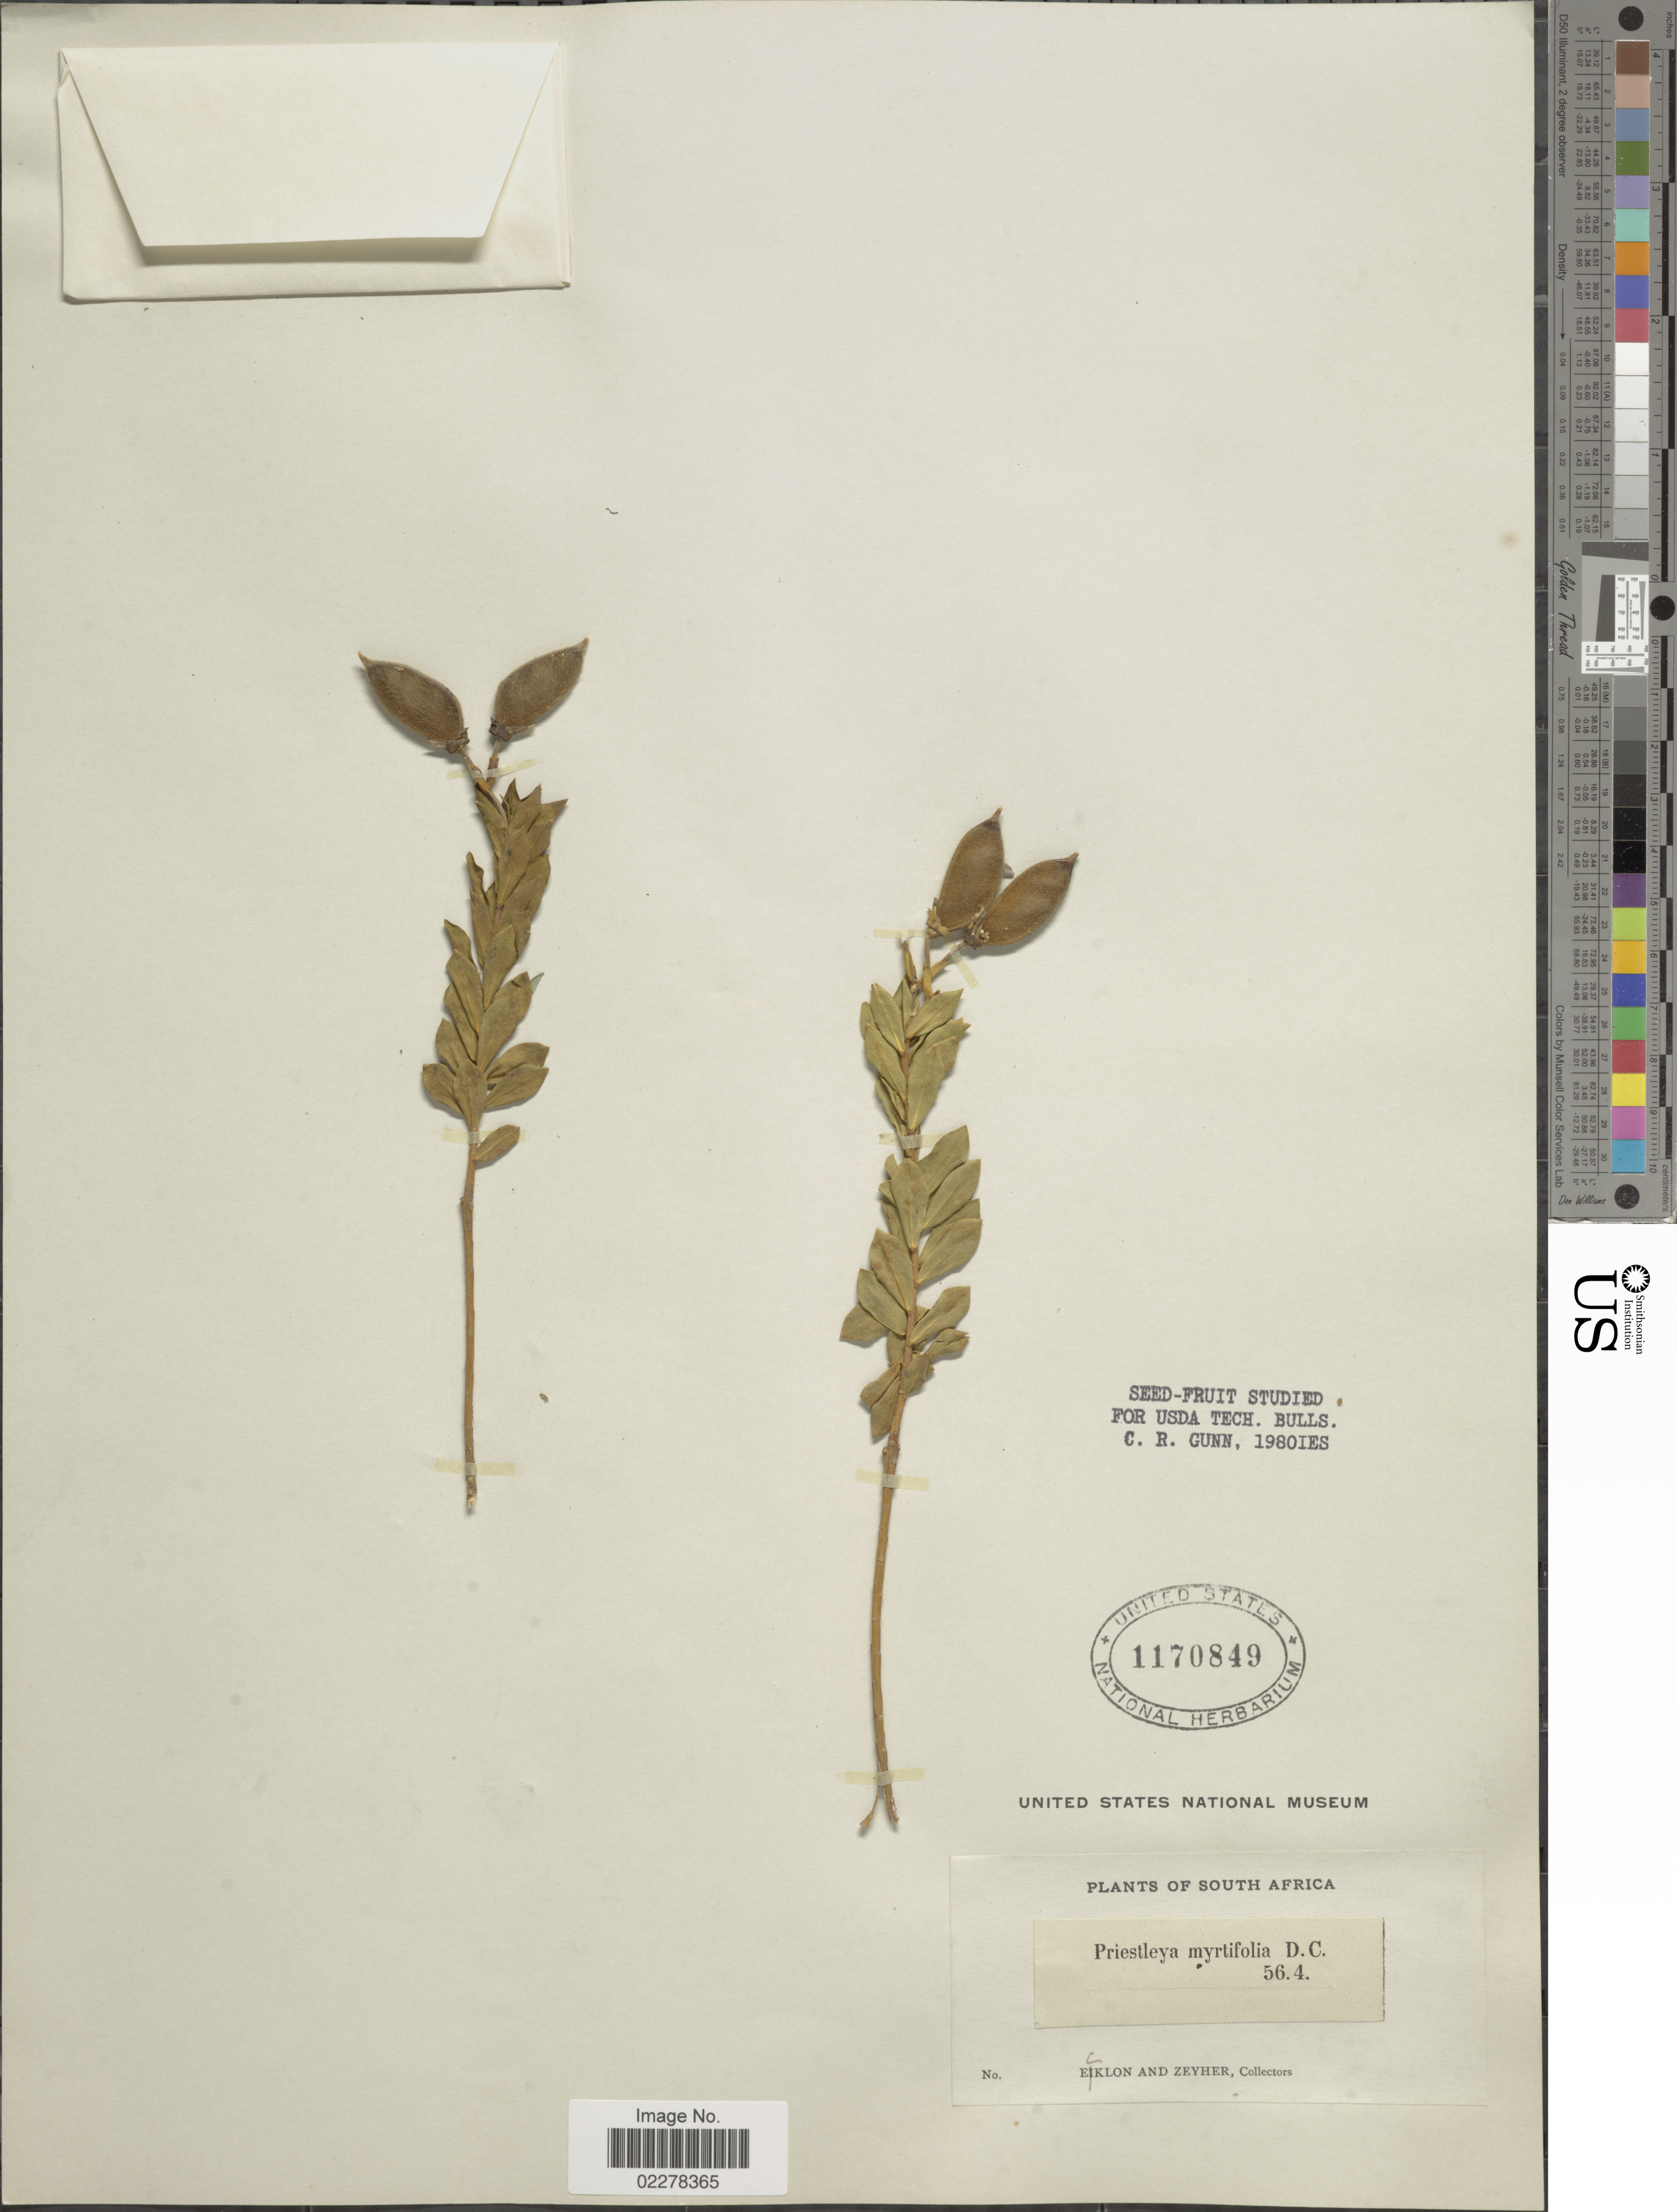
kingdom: Plantae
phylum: Tracheophyta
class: Magnoliopsida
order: Fabales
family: Fabaceae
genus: Liparia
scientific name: Liparia myrtifolia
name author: Thunb.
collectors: -. Ecklon & -. Zeyher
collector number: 564?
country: South Africa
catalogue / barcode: US 1170849